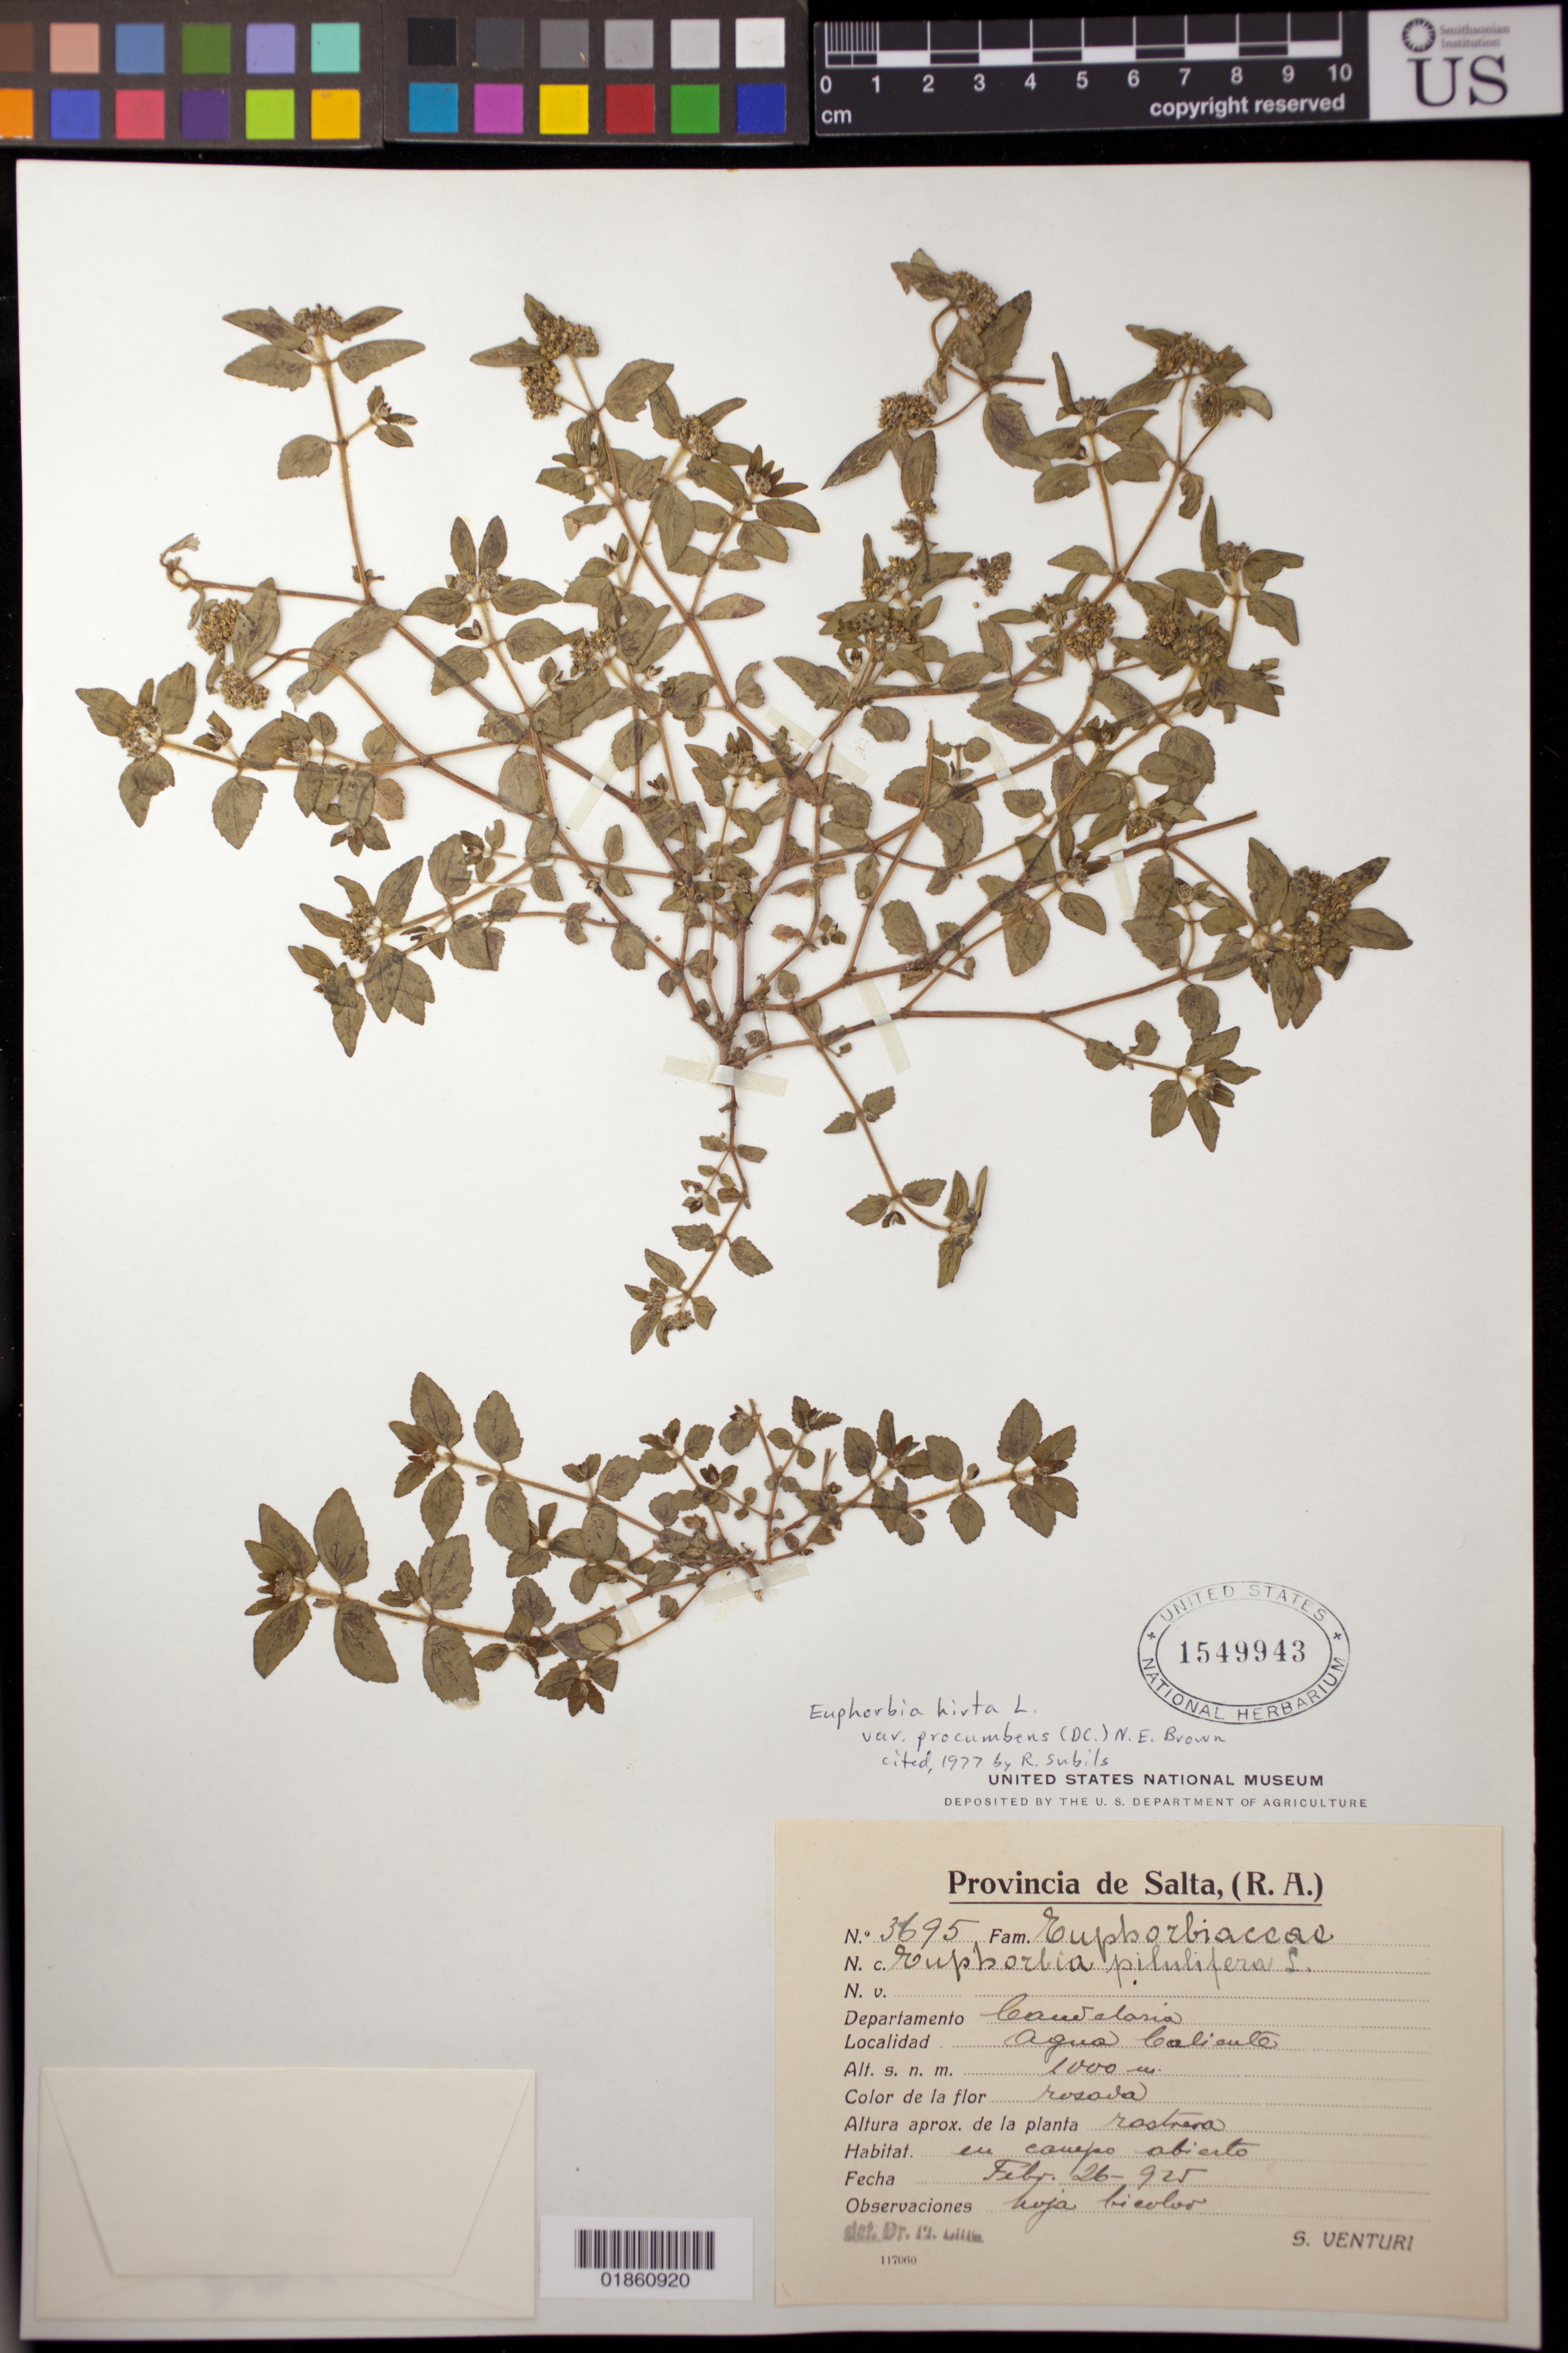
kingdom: Plantae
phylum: Tracheophyta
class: Magnoliopsida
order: Malpighiales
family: Euphorbiaceae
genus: Euphorbia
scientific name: Euphorbia hirta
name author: L.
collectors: S. Venturi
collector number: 3695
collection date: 1925-02-26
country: Argentina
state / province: Salta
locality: Candelaria [La Candelaria]; Agua Caliente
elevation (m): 1000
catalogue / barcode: US 1549943